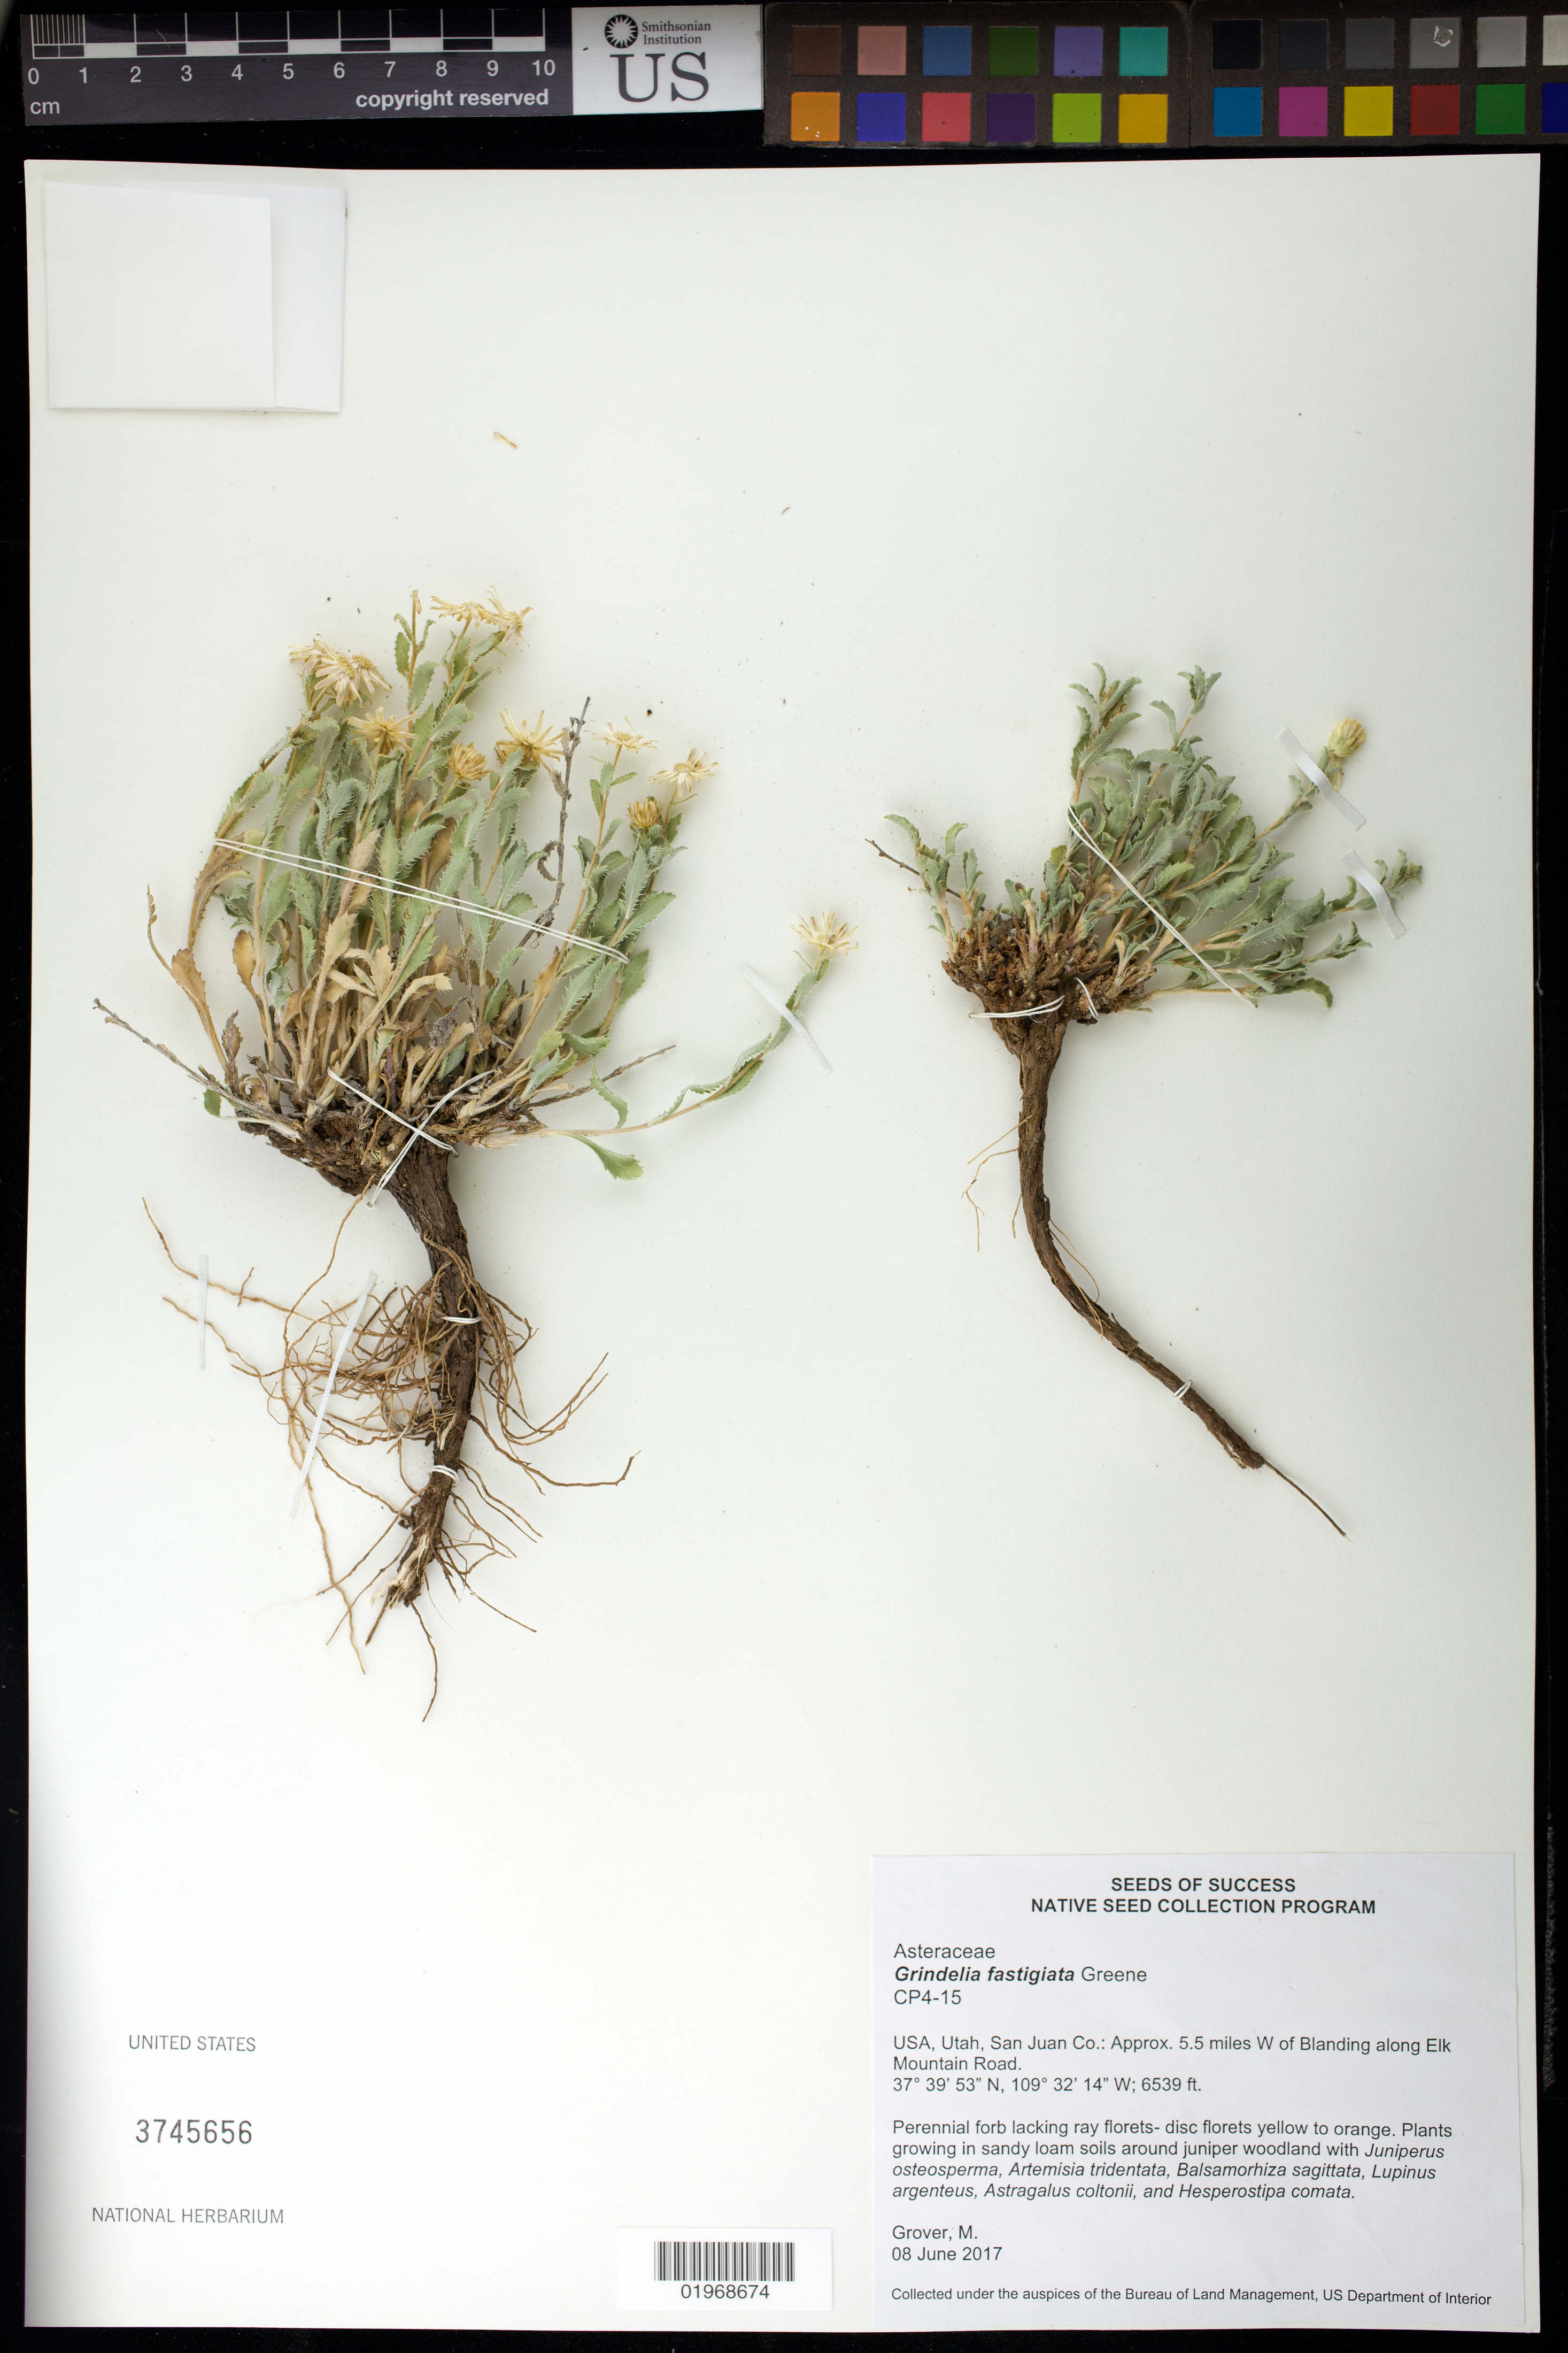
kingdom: Plantae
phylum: Tracheophyta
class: Magnoliopsida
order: Asterales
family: Asteraceae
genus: Grindelia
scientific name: Grindelia fastigiata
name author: Greene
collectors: M. Grover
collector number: CP4-15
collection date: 2017-06-08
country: United States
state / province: Utah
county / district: San Juan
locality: West of Blanding, Elk Mountain Rd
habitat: Sandy loam soils around juniper woodland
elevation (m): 1993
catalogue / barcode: US 3745656